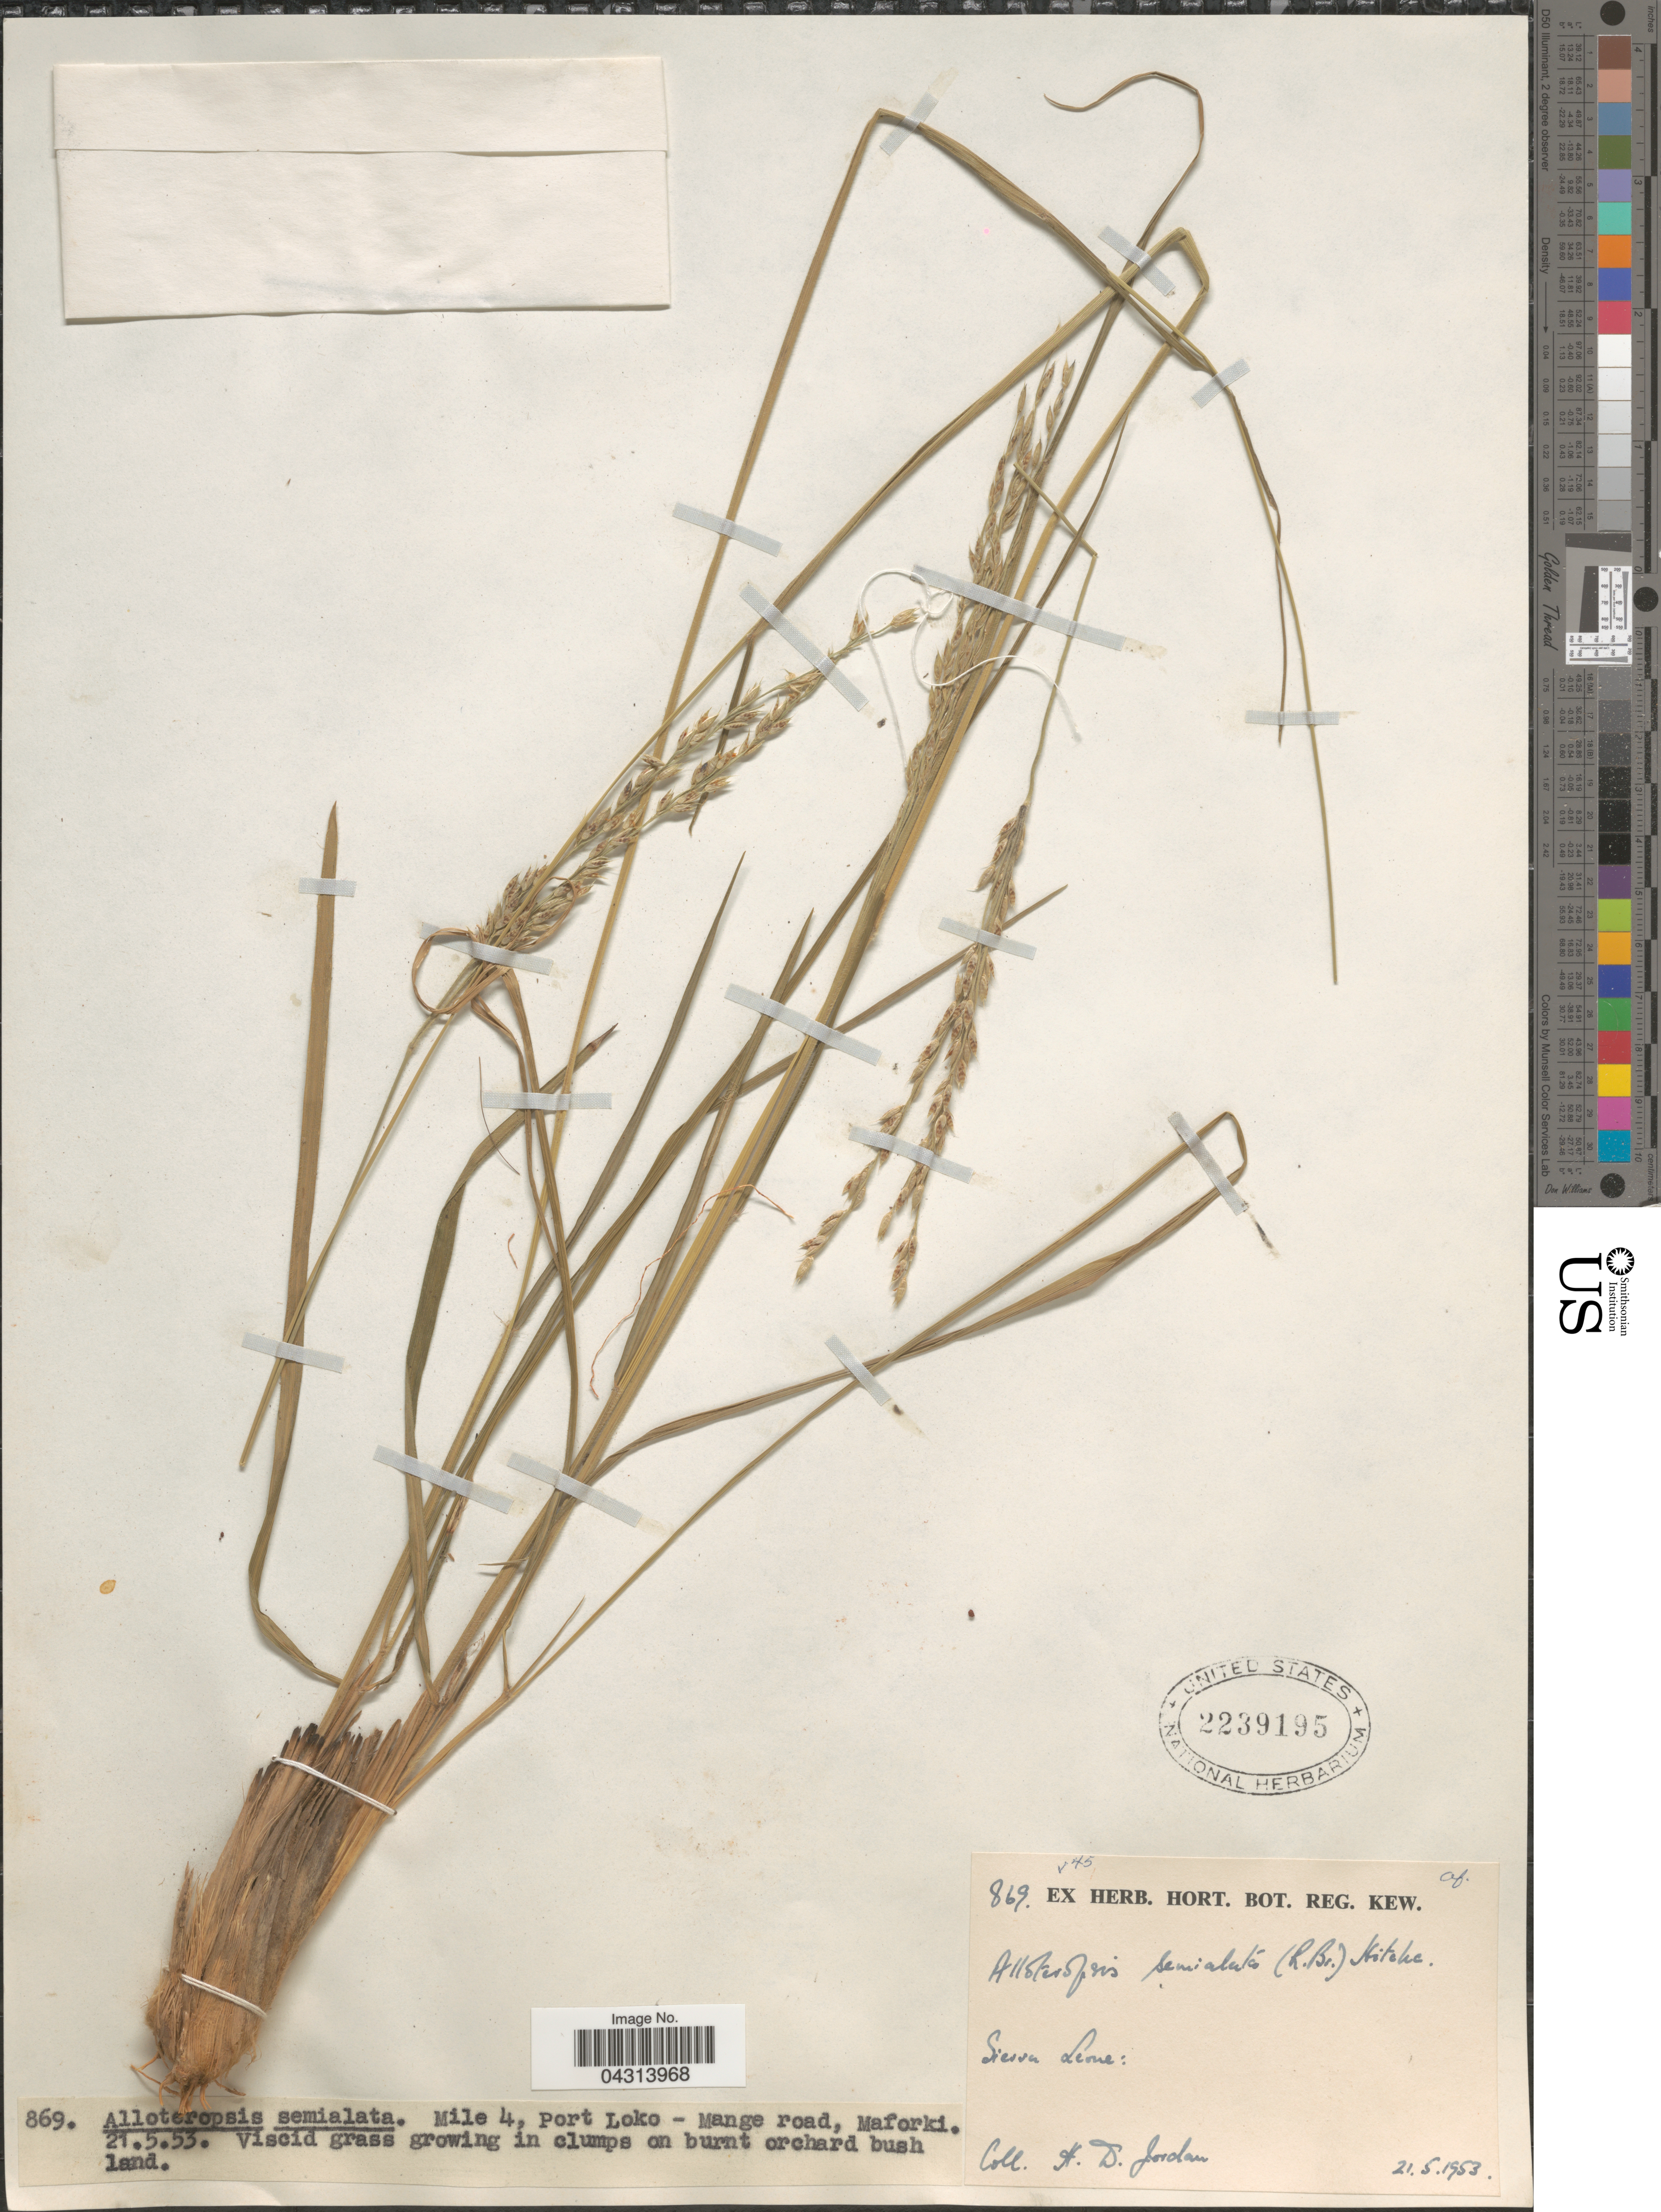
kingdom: Plantae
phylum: Tracheophyta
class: Liliopsida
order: Poales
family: Poaceae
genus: Alloteropsis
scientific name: Alloteropsis semialata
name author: (R. Br.) Hitchc.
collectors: H. Jordan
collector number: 869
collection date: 1953-05-21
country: Sierra Leone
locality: Mile 4, Port Loko - Mange road, Maforki. Sierra Leone.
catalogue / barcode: US 2239195